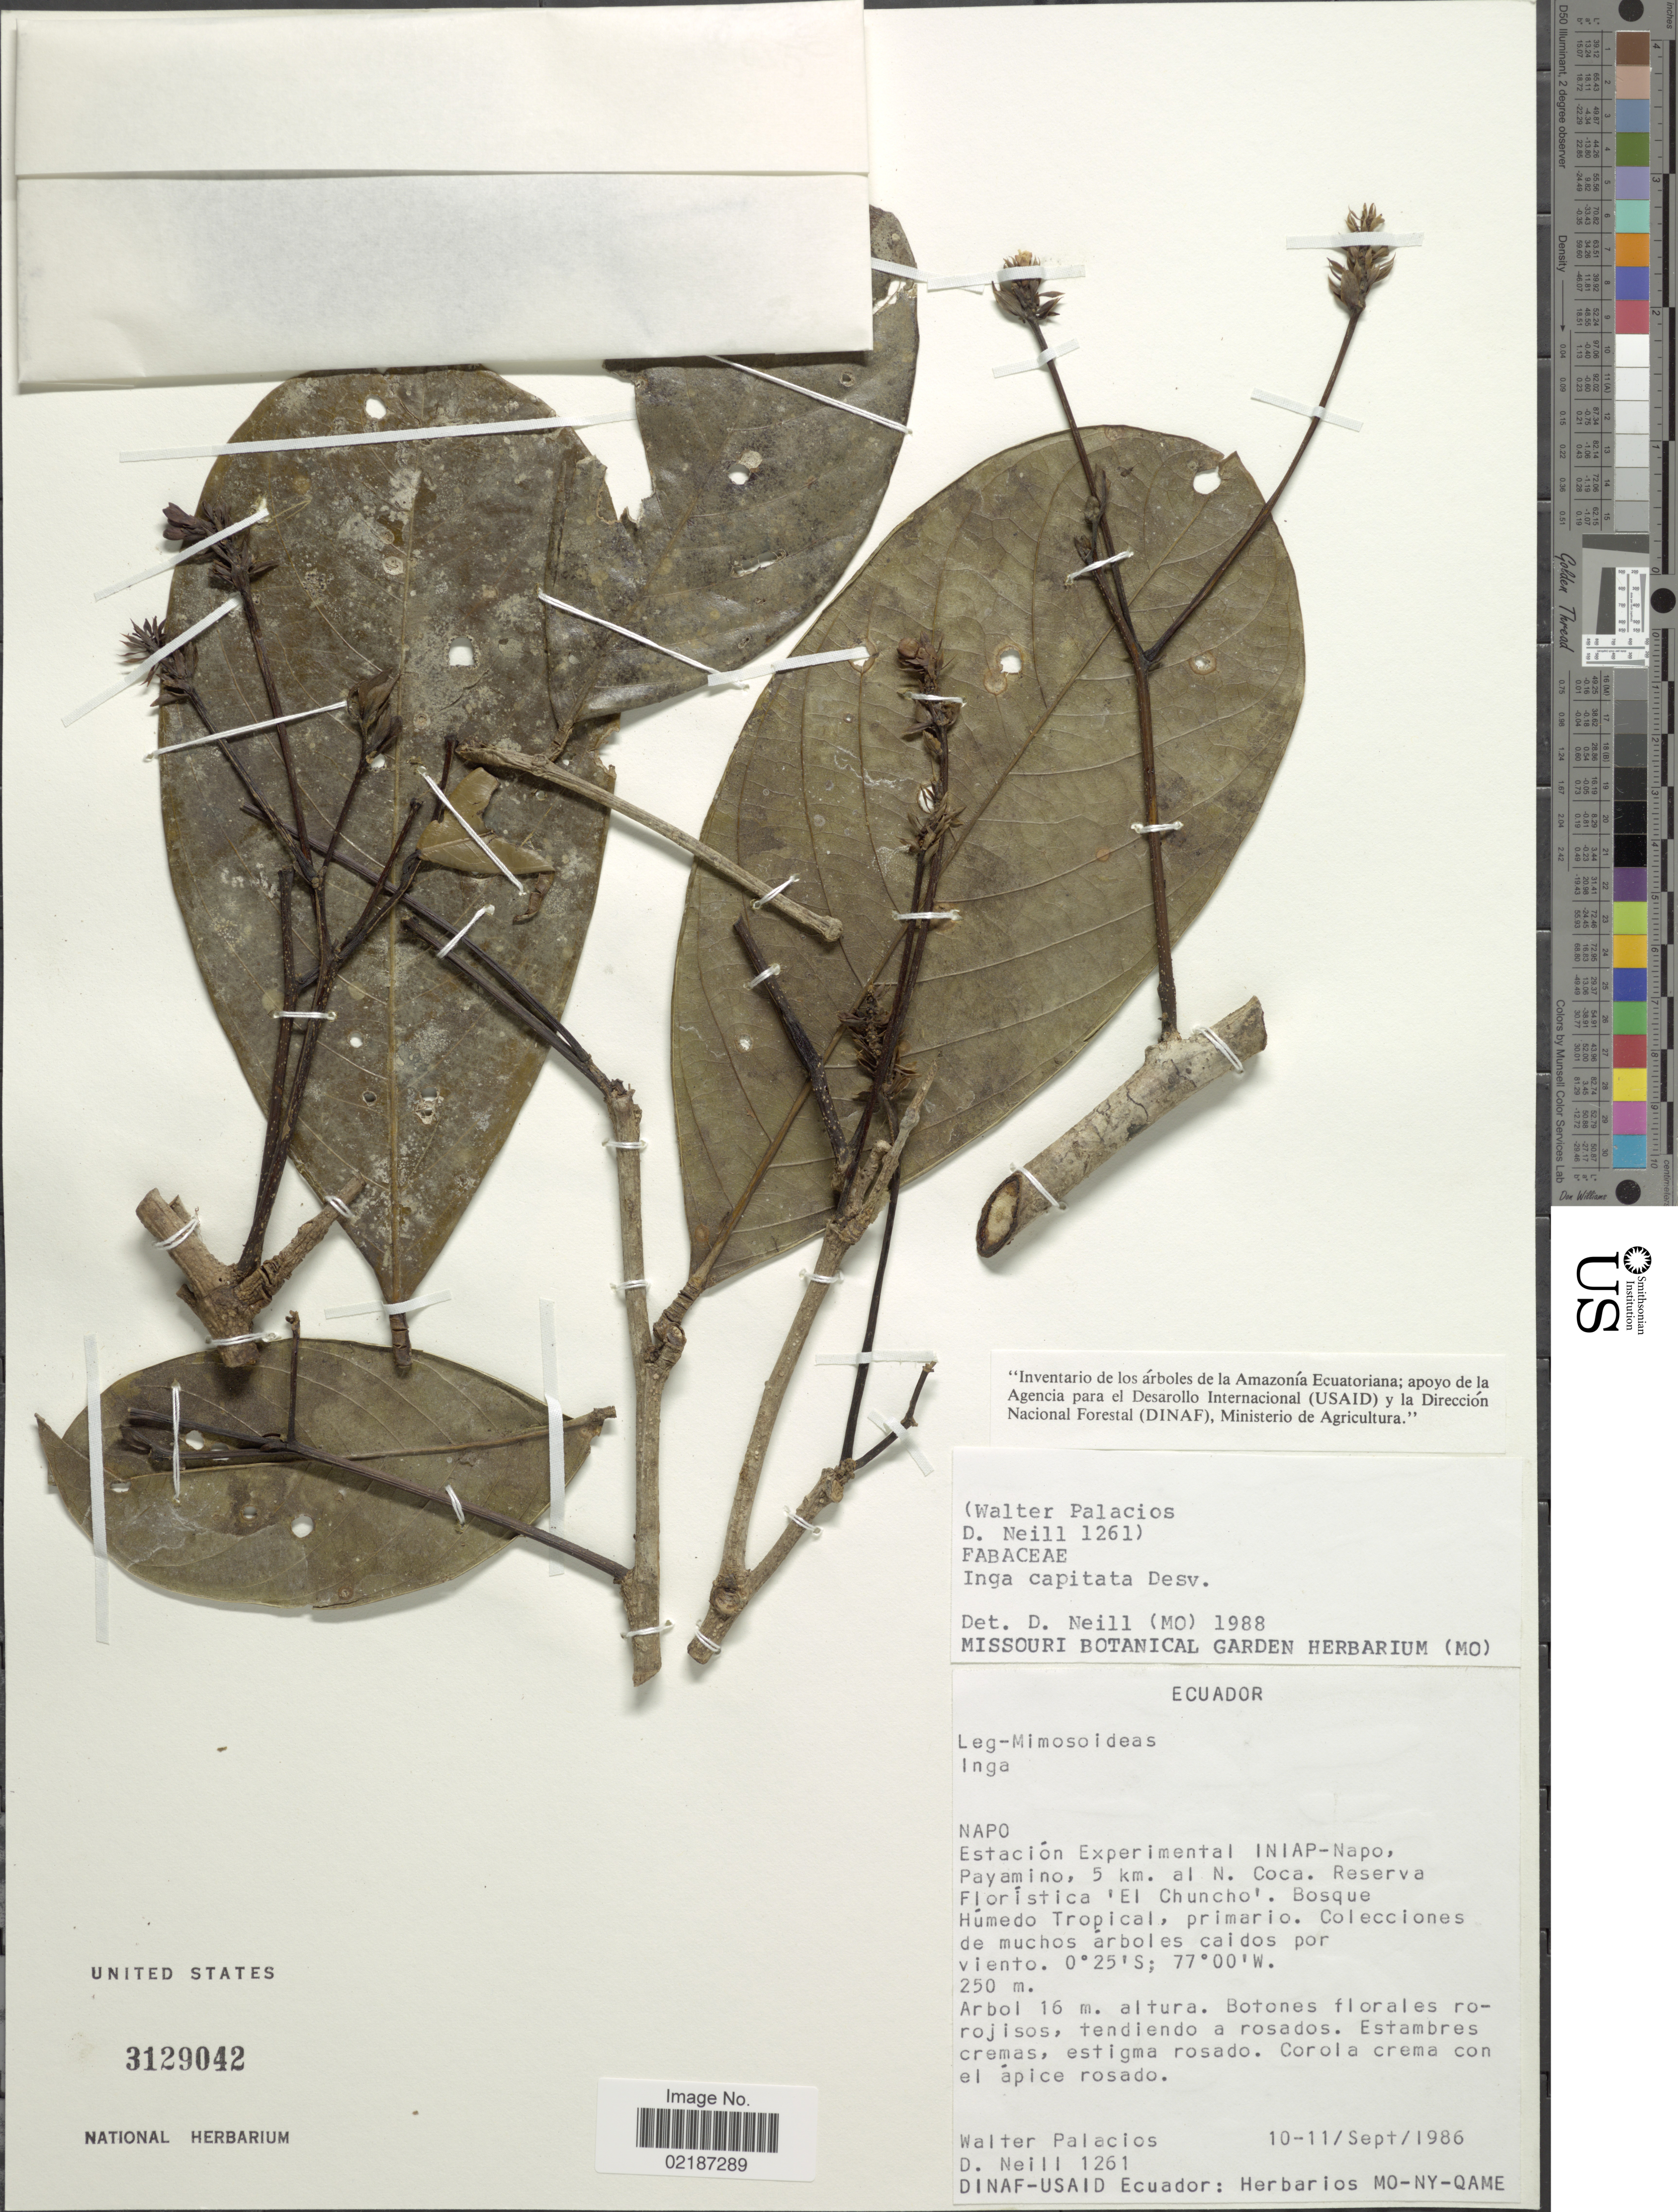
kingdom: Plantae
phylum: Tracheophyta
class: Magnoliopsida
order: Fabales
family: Fabaceae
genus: Inga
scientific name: Inga capitata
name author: Desv.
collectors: W. Palacios & D. Neill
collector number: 1261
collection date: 1986-09-10/1986-09-11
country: Ecuador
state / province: Napo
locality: Estación Experimental INIAP-Napo, Payamino, 5 km. al N. Coca, Reserva Florística 'El Chuncho', Busque Húmdeo Tropical, primario, Colecciones de muchos árboles caidos por viento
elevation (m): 250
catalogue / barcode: US 3129042